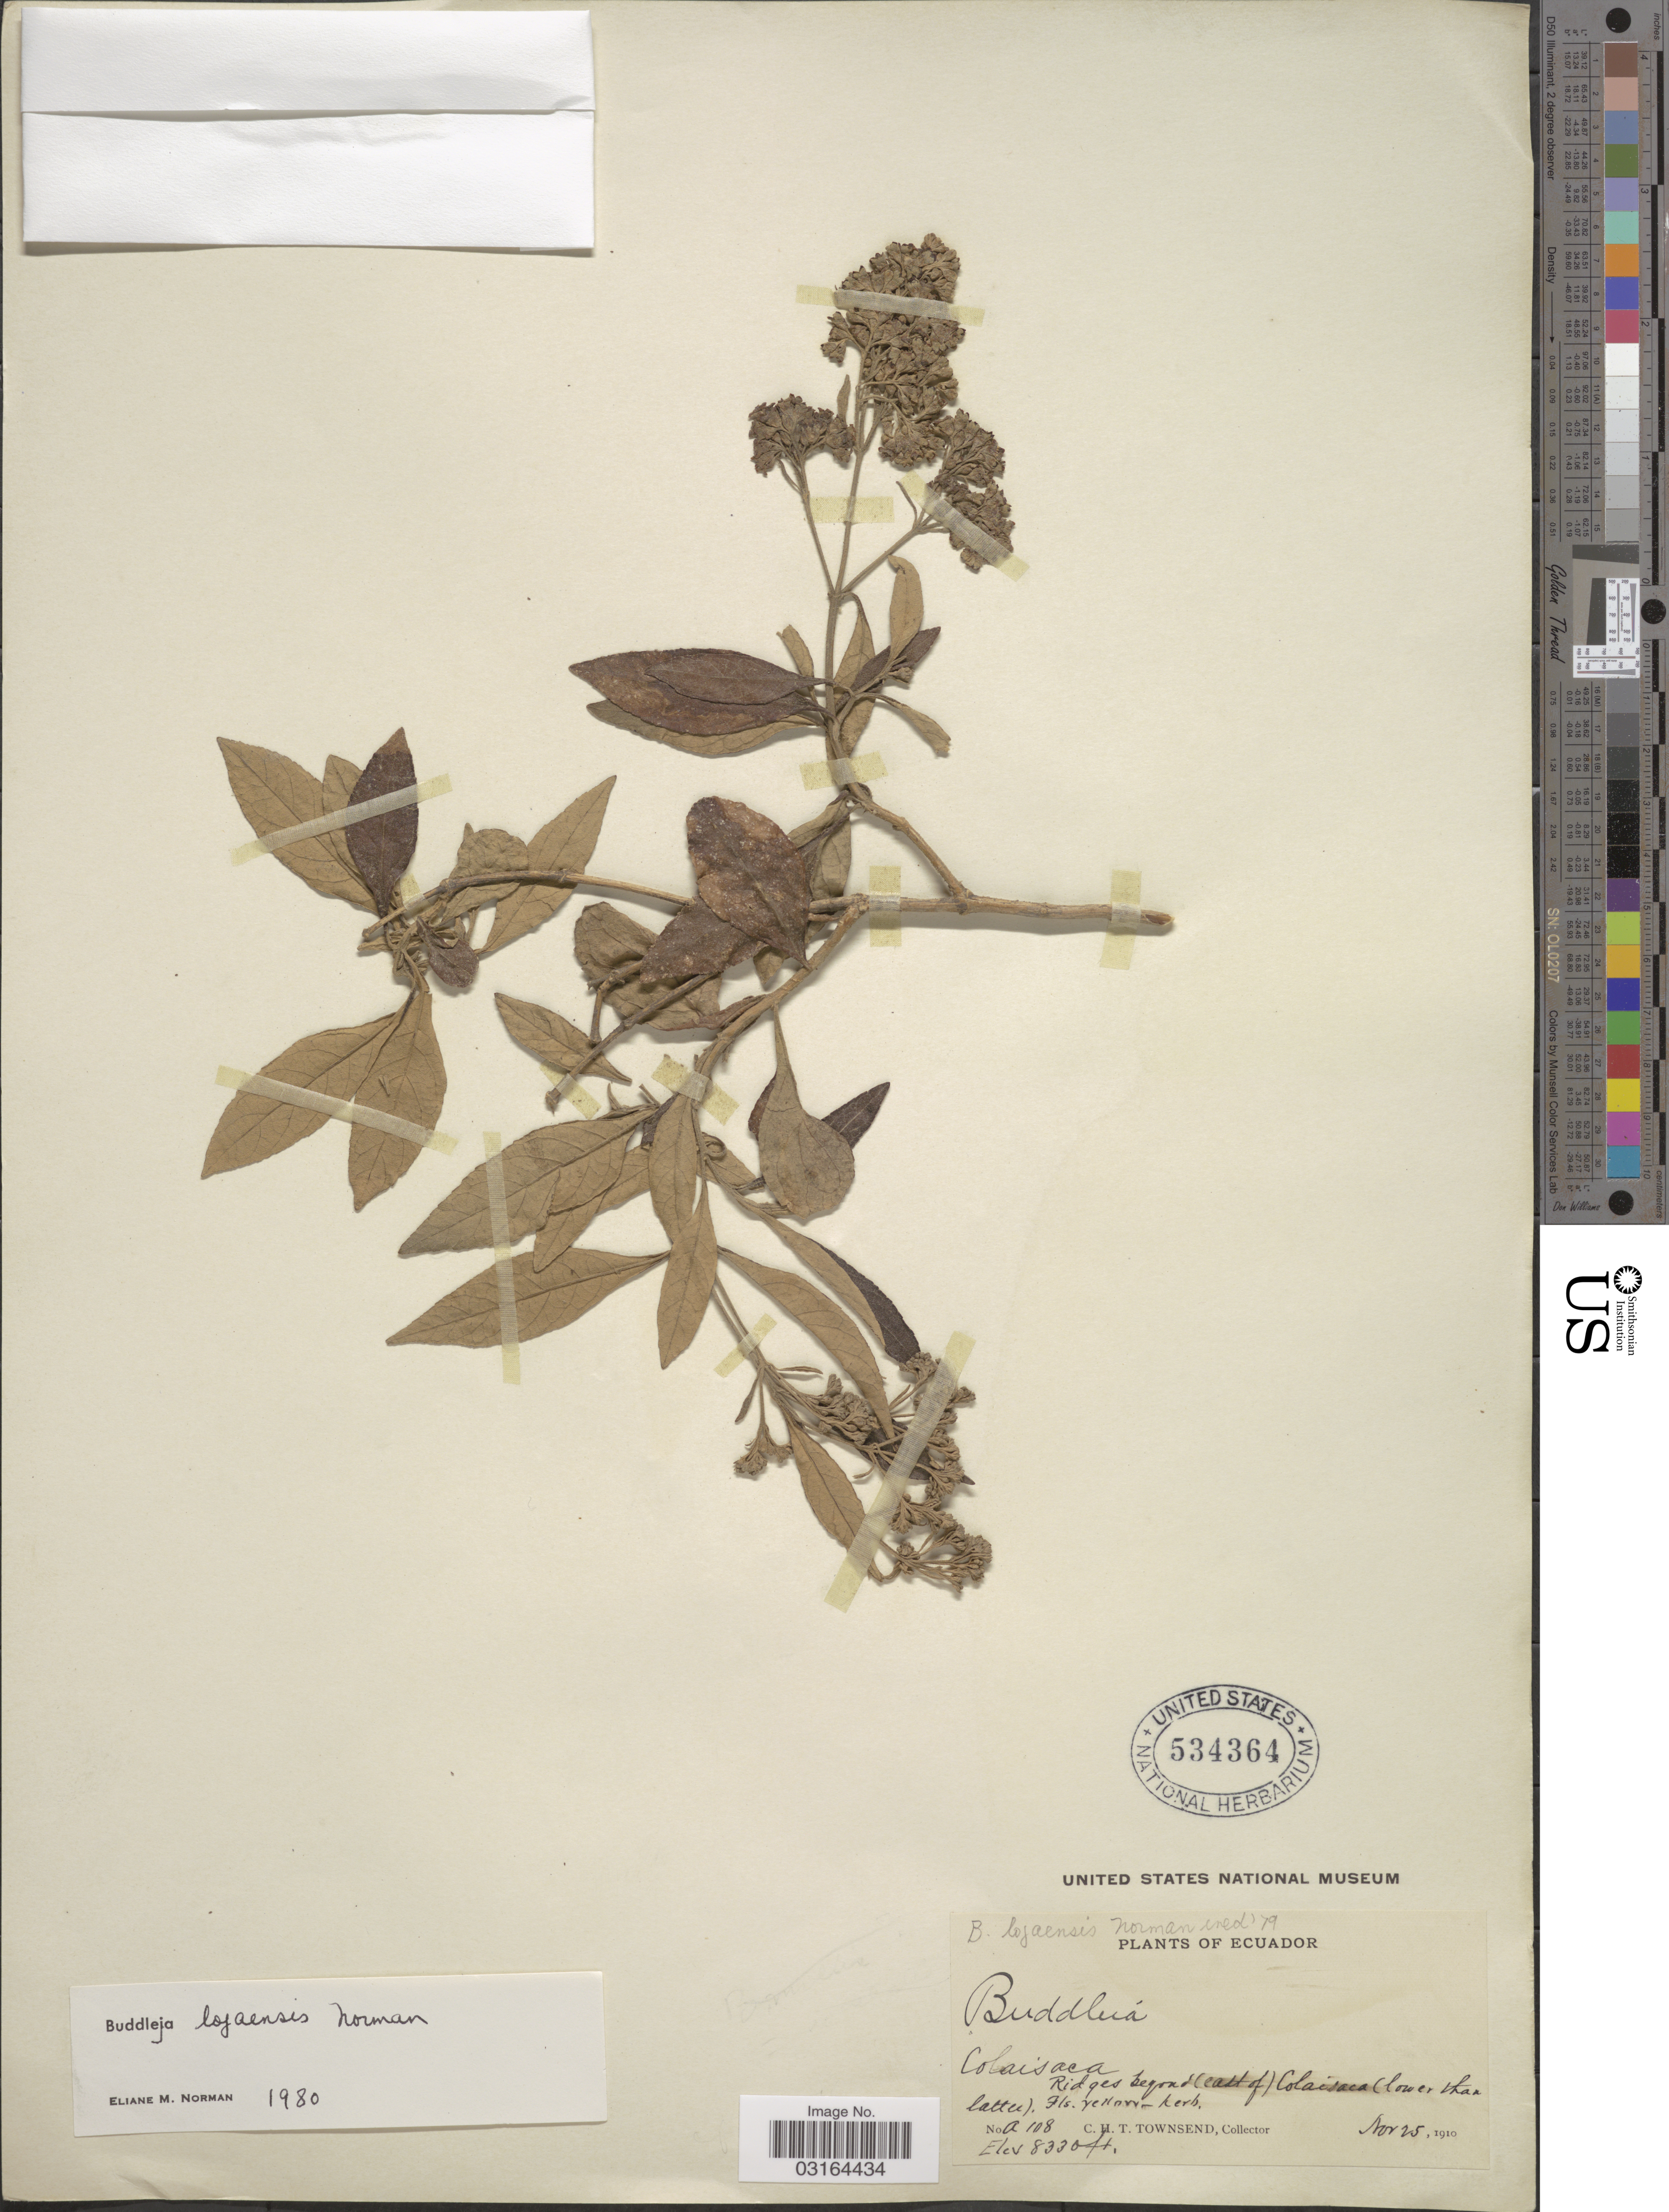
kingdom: Plantae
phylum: Tracheophyta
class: Magnoliopsida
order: Lamiales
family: Scrophulariaceae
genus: Buddleja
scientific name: Buddleja lojensis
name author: E.M. Norman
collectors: C. H. T. Townsend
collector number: a108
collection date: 1910-11-25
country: Ecuador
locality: Colaisaca. Ridges beyond (east of) Colaisaca (lower than latter).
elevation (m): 2539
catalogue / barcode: US 534364